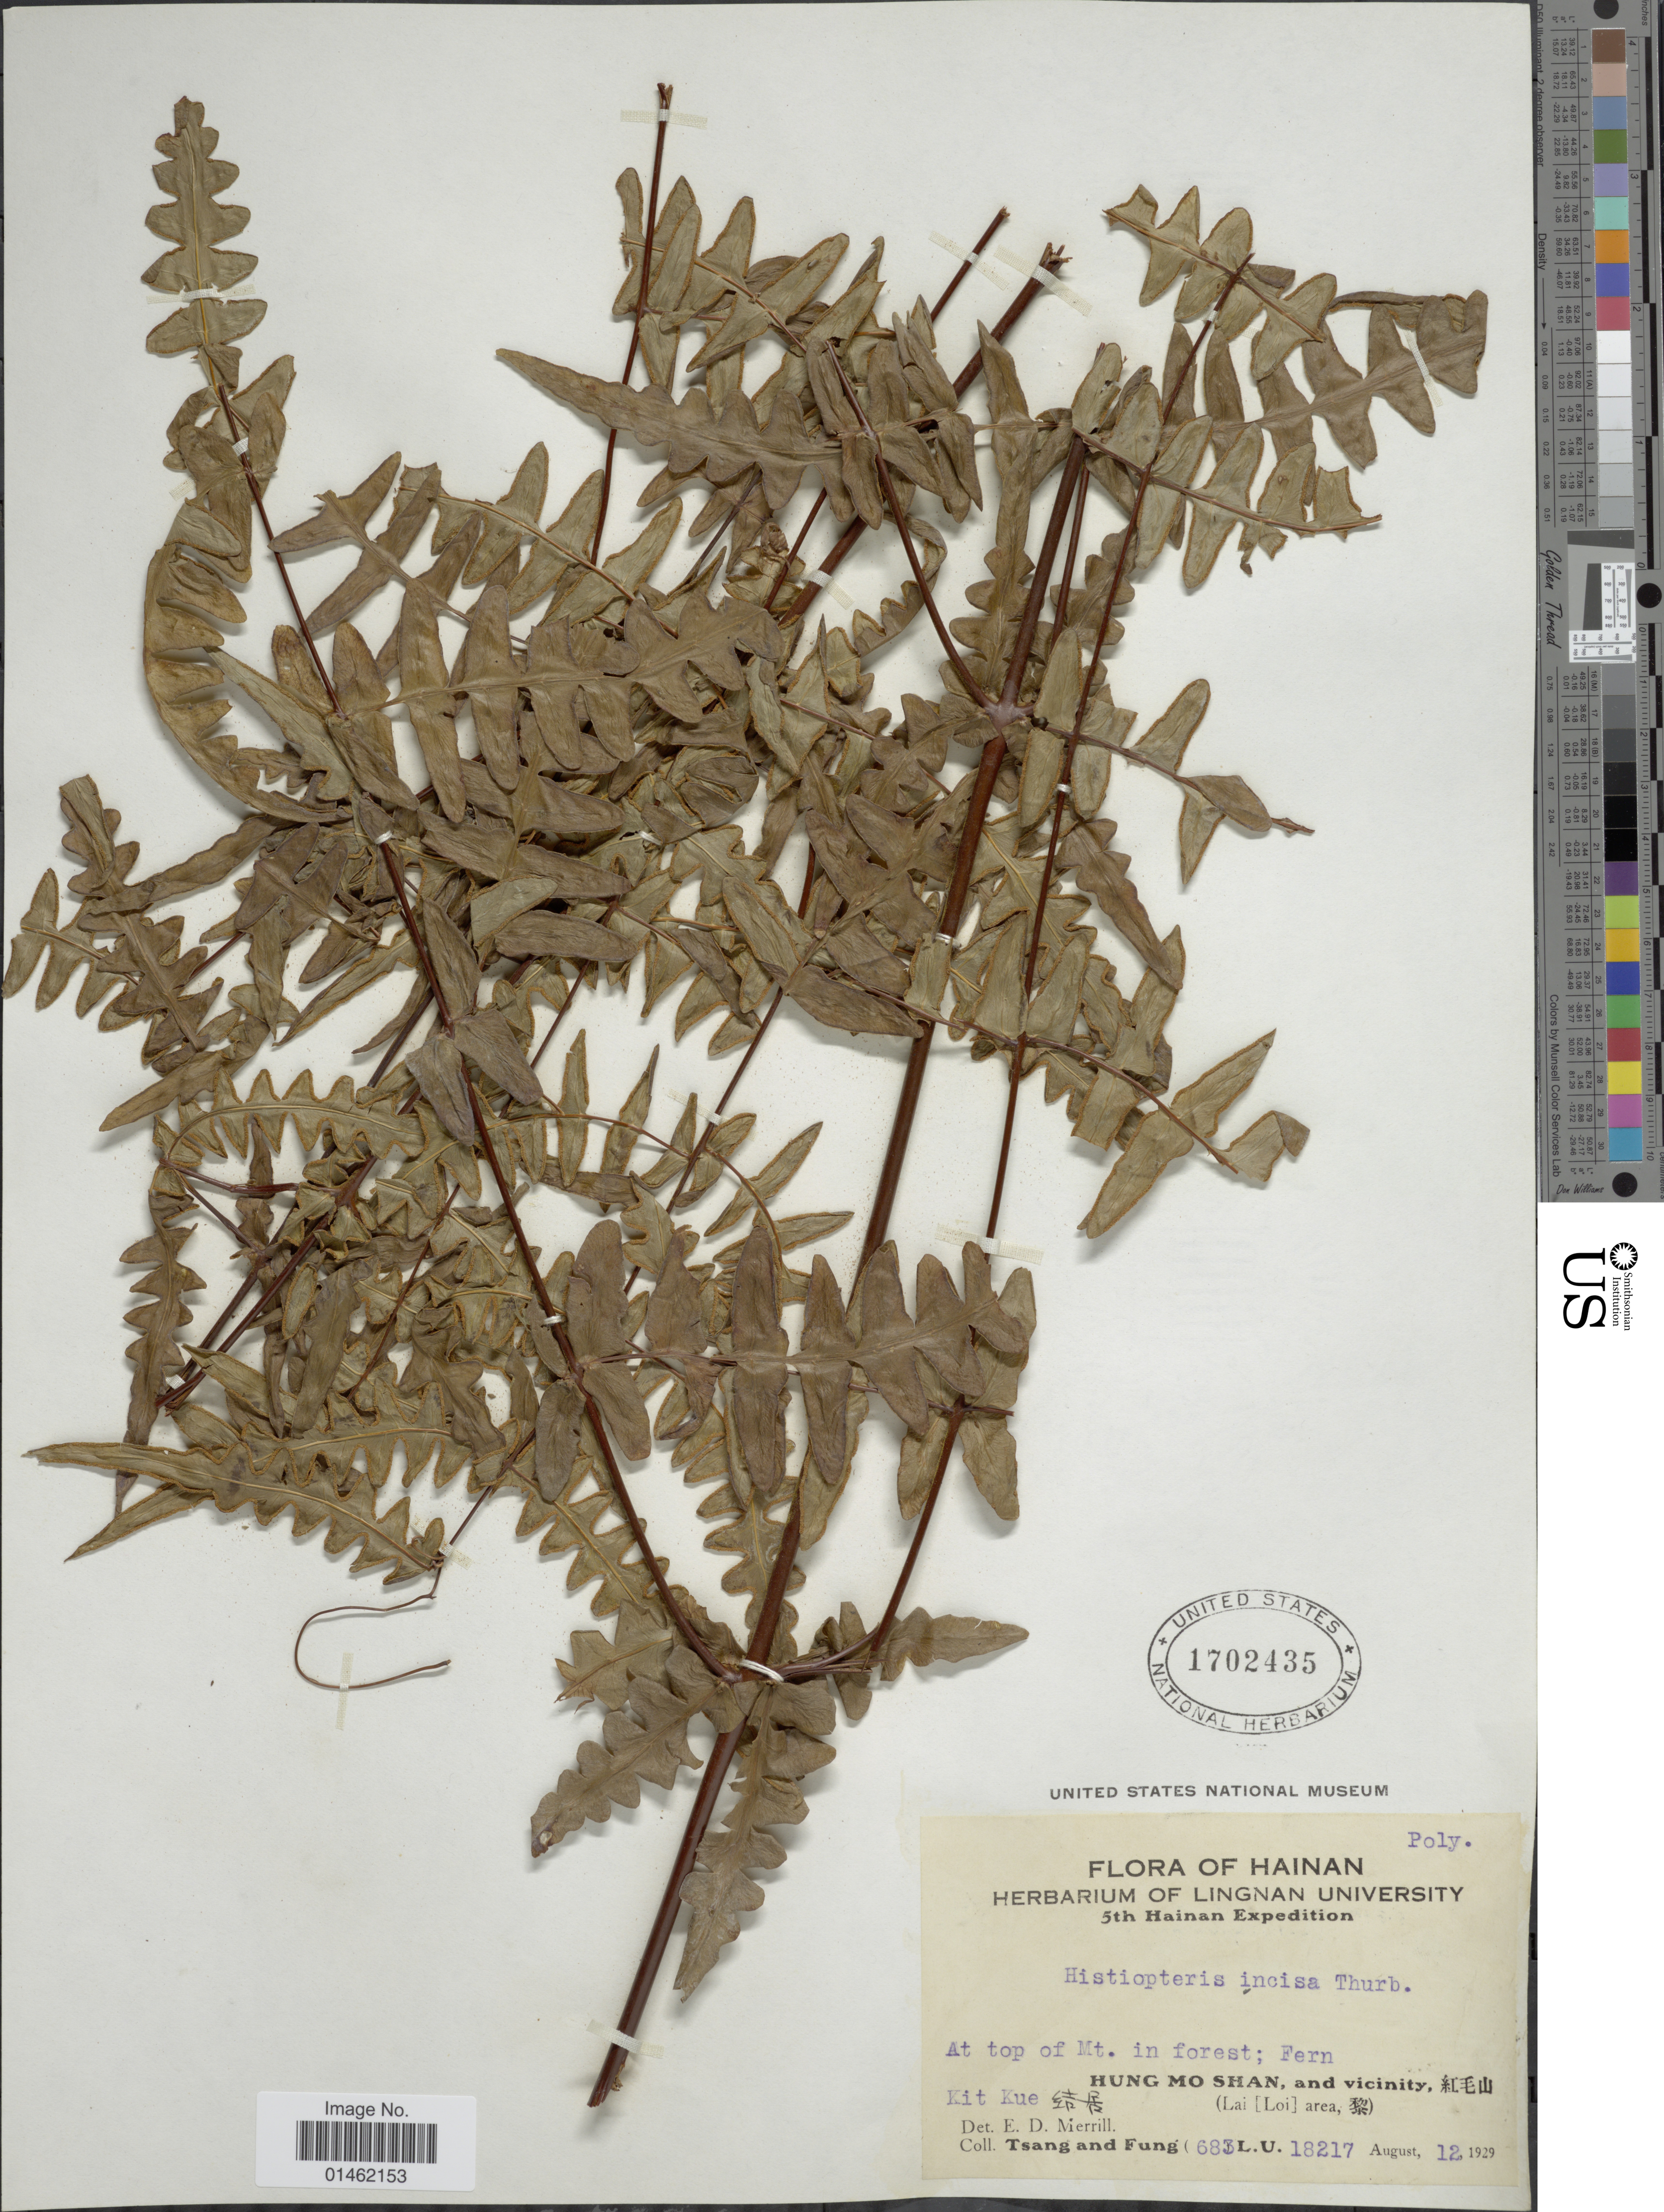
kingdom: Plantae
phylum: Tracheophyta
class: Polypodiopsida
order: Polypodiales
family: Dennstaedtiaceae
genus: Histiopteris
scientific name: Histiopteris incisa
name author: (Thunb.) J. Sm.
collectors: -. T'sang & Fung, --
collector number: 683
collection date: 1929-08-12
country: China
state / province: Hainan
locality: At top of Mt in forest, Hung Mo Shan, and vicinity X, Kit Kue X, (Lai [Loi] area, X)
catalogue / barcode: US 1702435